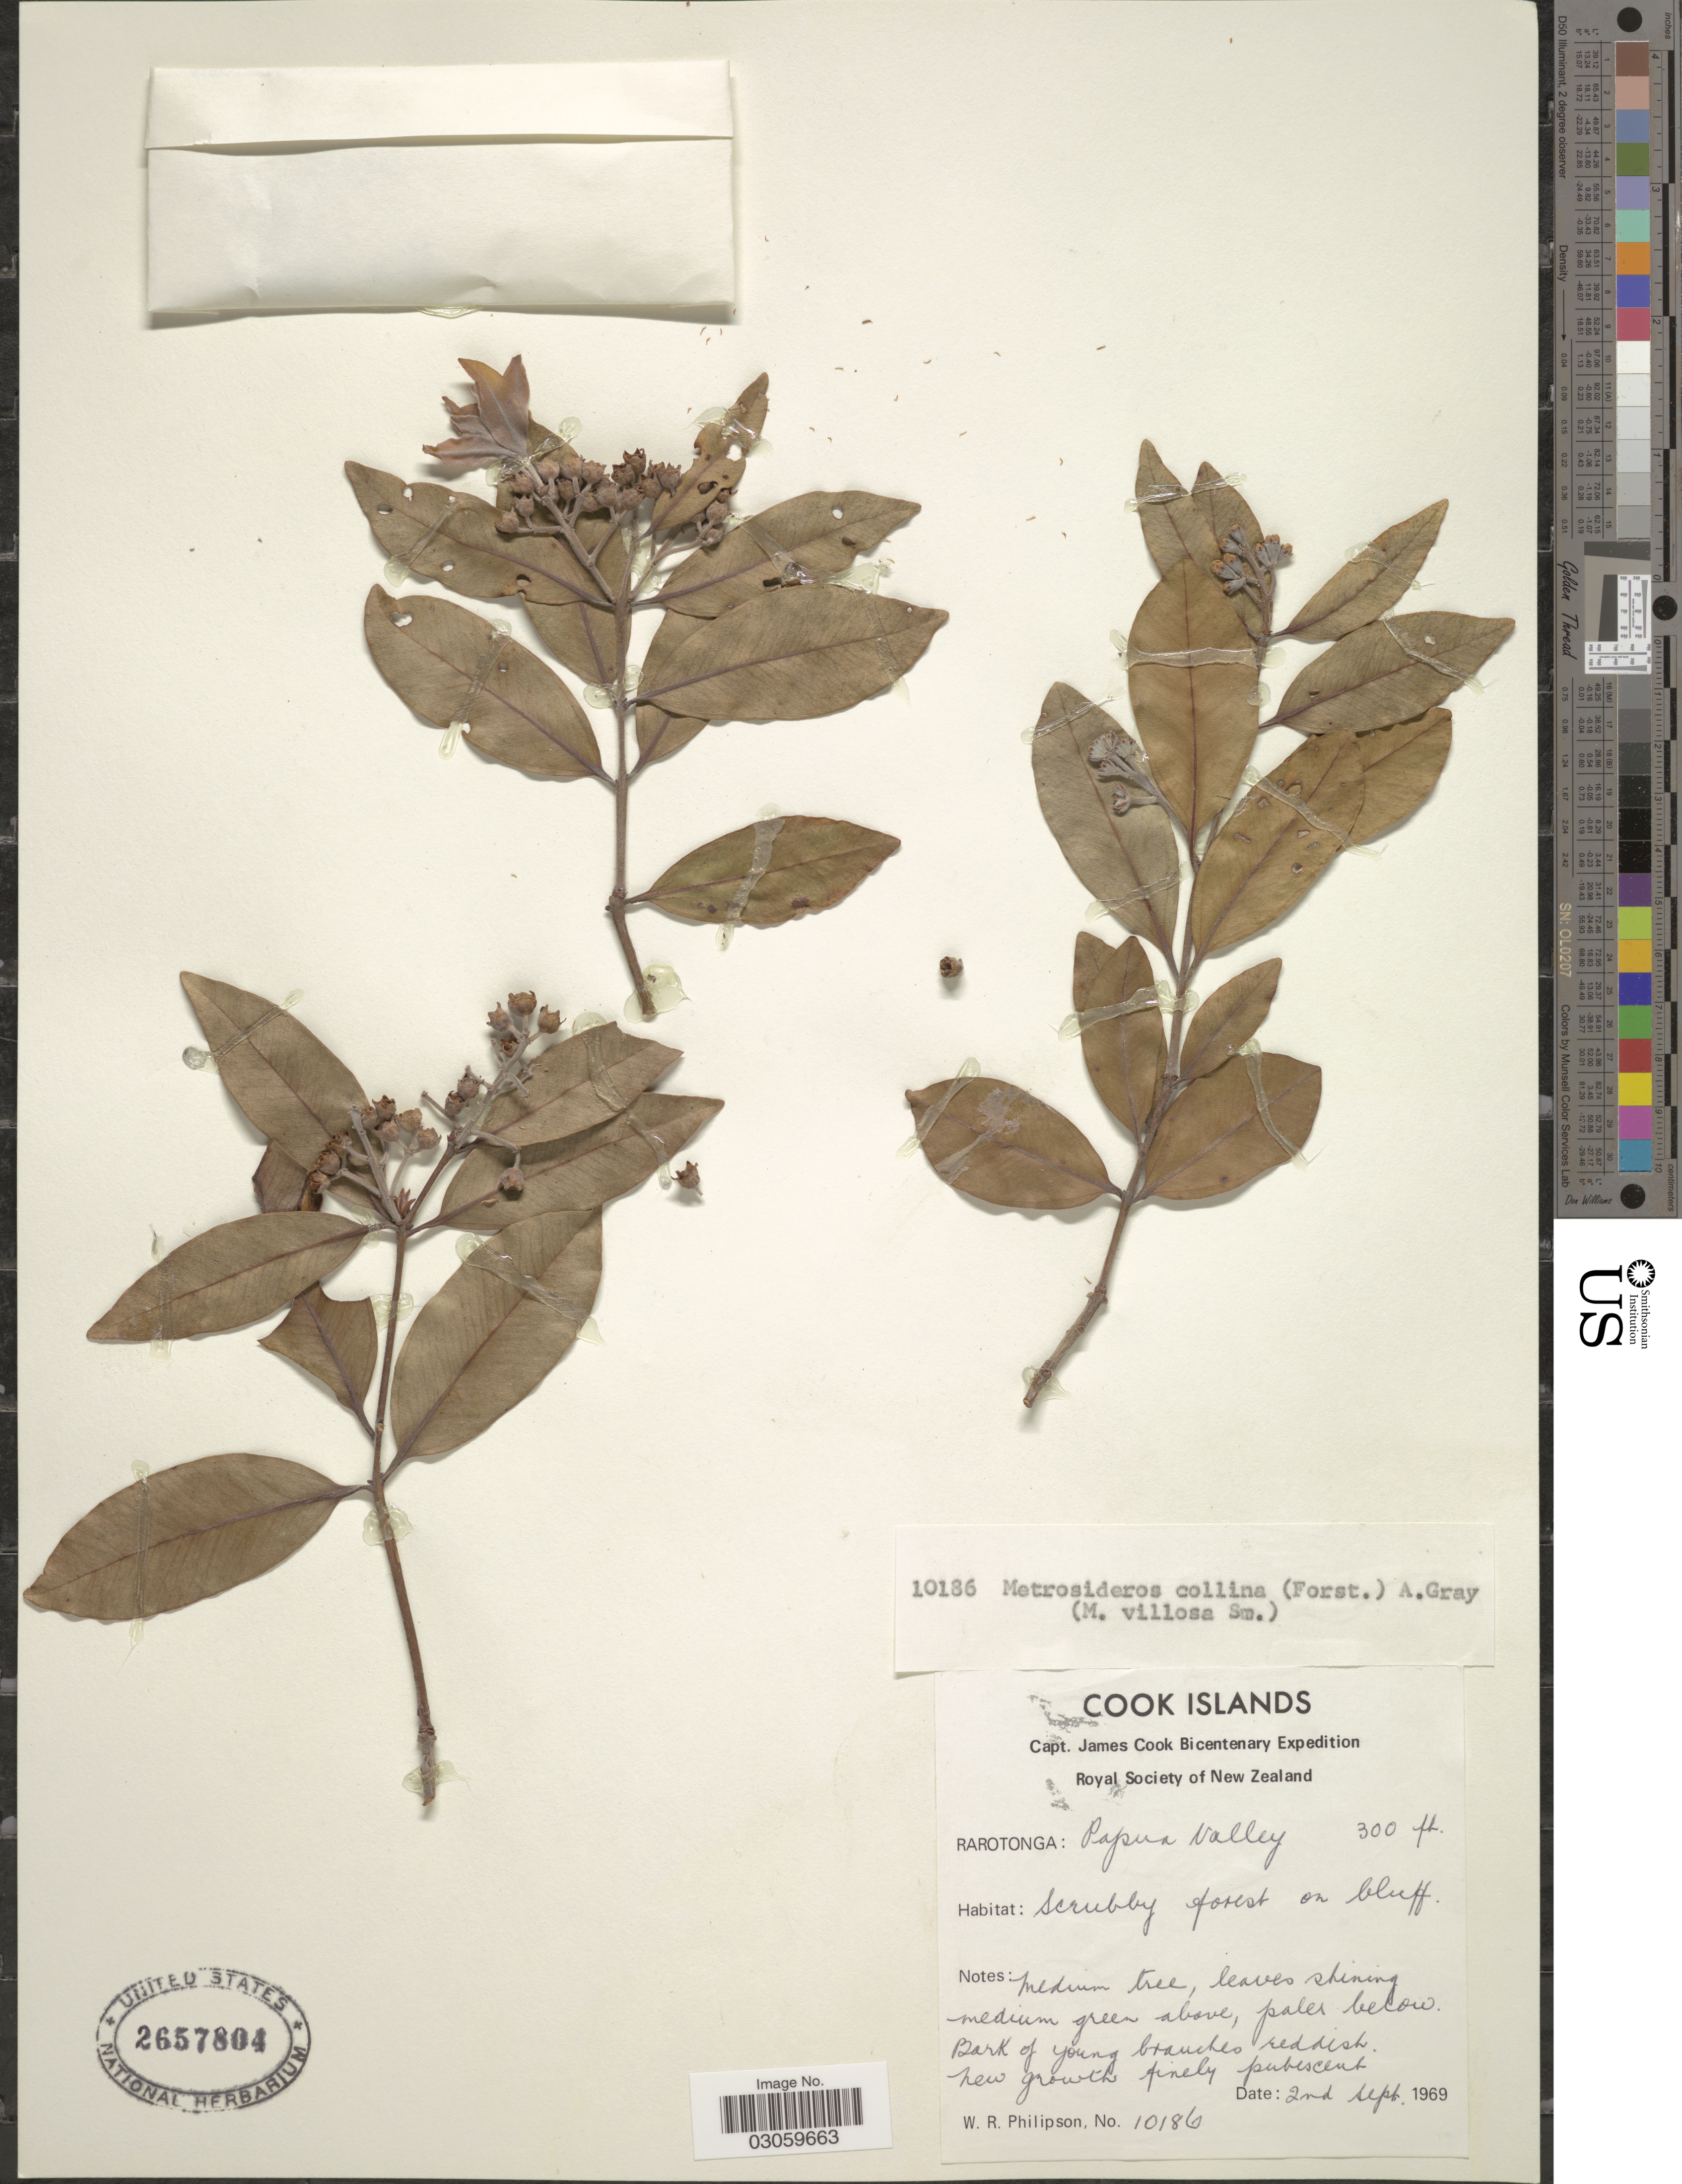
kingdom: Plantae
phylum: Tracheophyta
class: Magnoliopsida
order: Myrtales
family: Myrtaceae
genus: Metrosideros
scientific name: Metrosideros collina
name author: (J.R. Forst. & G. Forst.) A. Gray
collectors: W. R. Philipson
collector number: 10186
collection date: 1969-09-02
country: Cook Islands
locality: Rarotonga: Papua Valley.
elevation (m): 91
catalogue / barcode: US 2657804